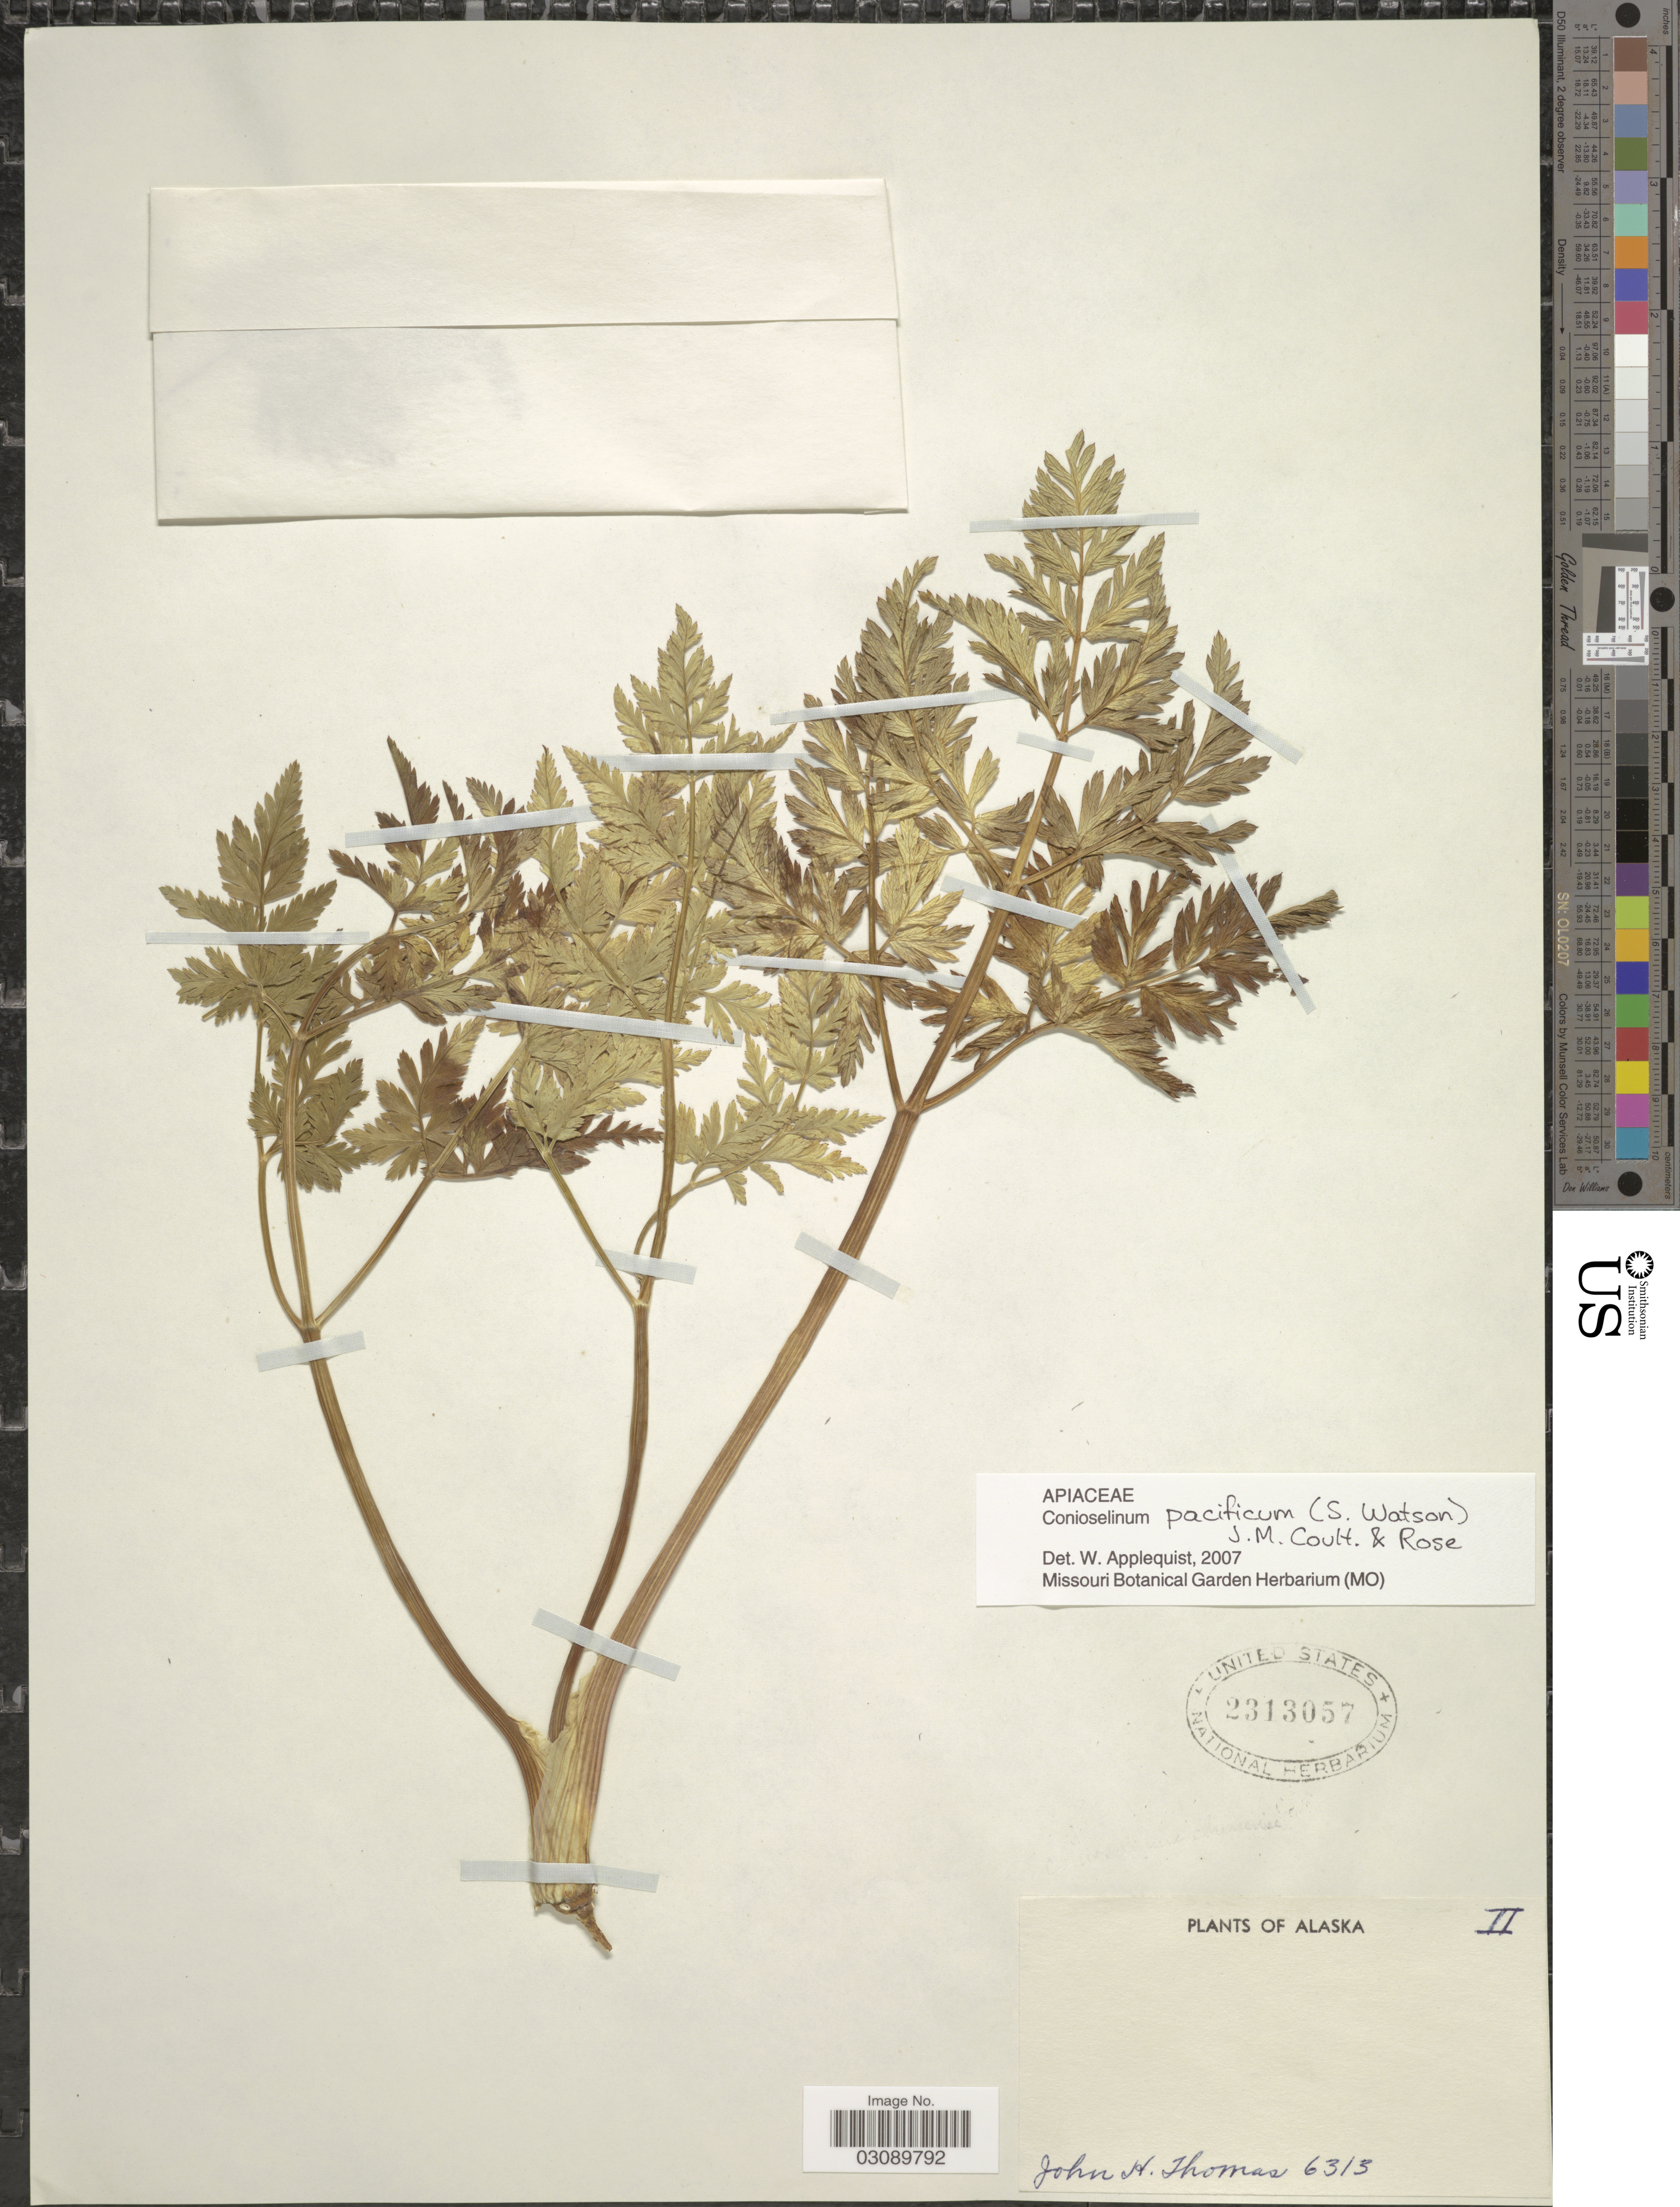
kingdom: Plantae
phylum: Tracheophyta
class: Magnoliopsida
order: Apiales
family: Apiaceae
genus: Conioselinum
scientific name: Conioselinum pacificum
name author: (S. Watson) J.M. Coult. & Rose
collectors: J. H. Thomas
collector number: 6313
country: United States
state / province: Alaska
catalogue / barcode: US 2313057